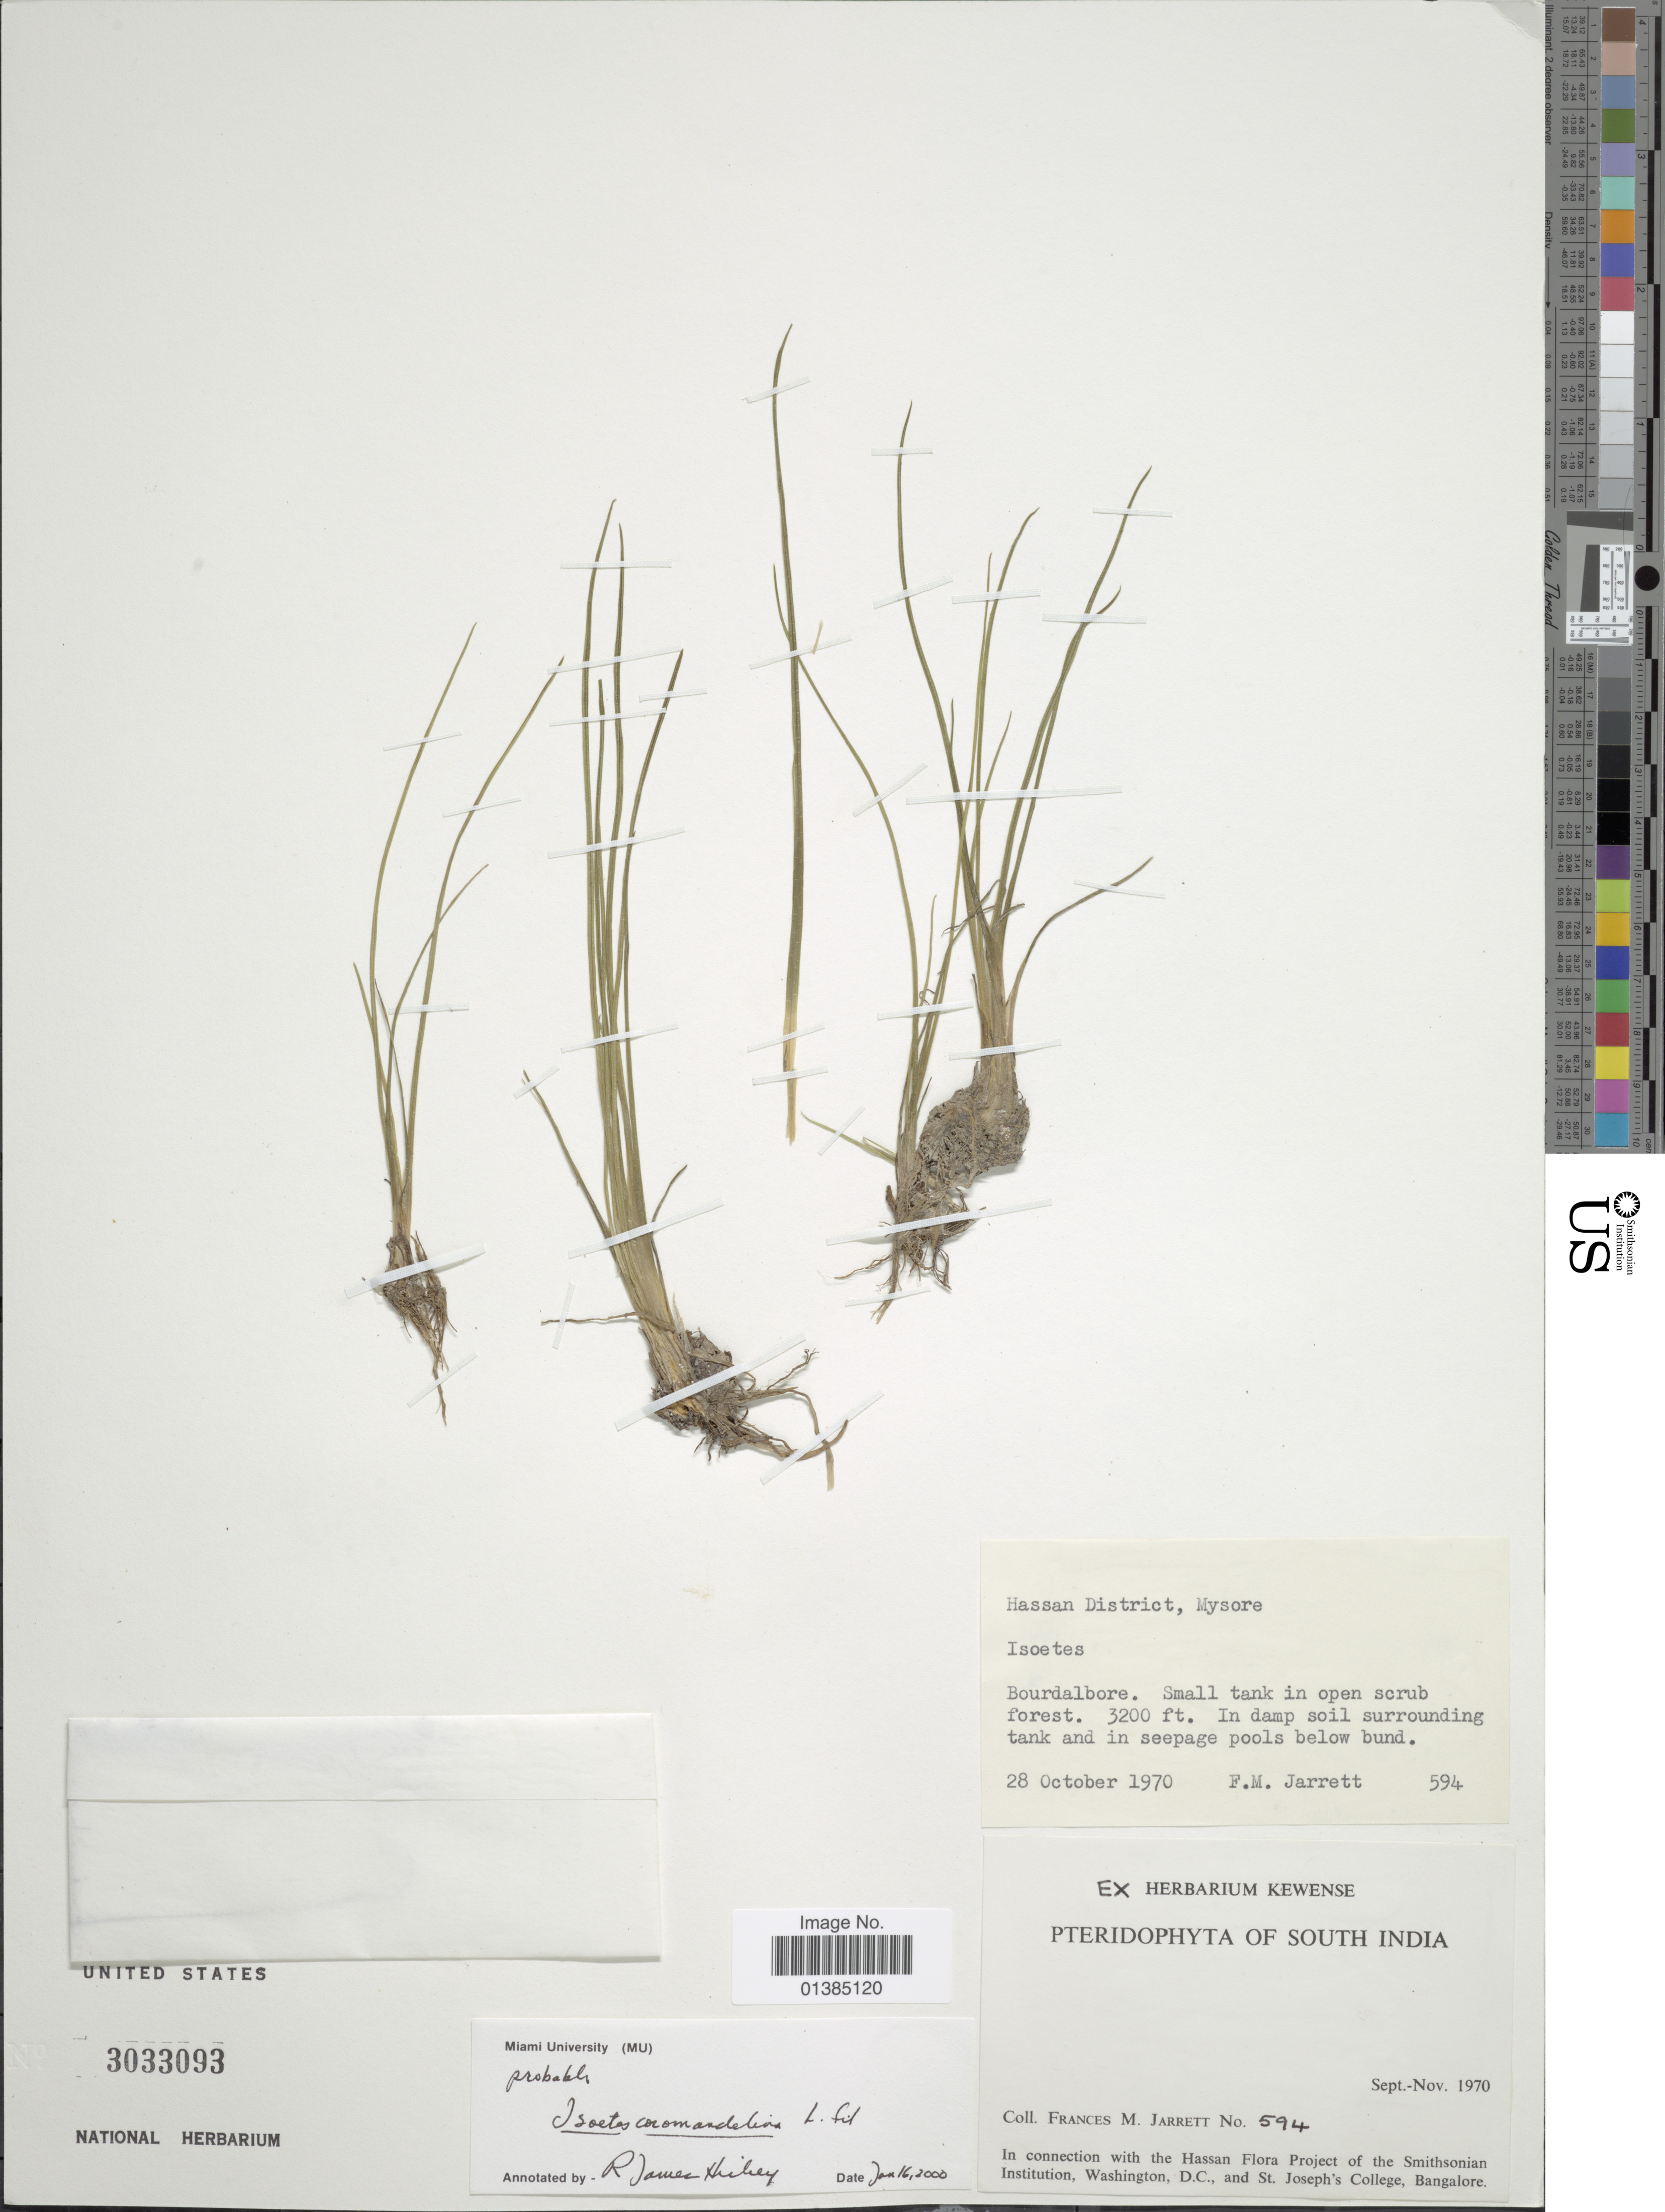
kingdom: Plantae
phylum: Tracheophyta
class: Lycopodiopsida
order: Isoetales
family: Isoetaceae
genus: Isoetes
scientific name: Isoetes coromandelina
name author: L. f.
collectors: F. M. Jarrett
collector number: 594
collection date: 1970-10-28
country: India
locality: Hassan District, Mysore. Bourdalbore.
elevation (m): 975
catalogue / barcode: US 3033093